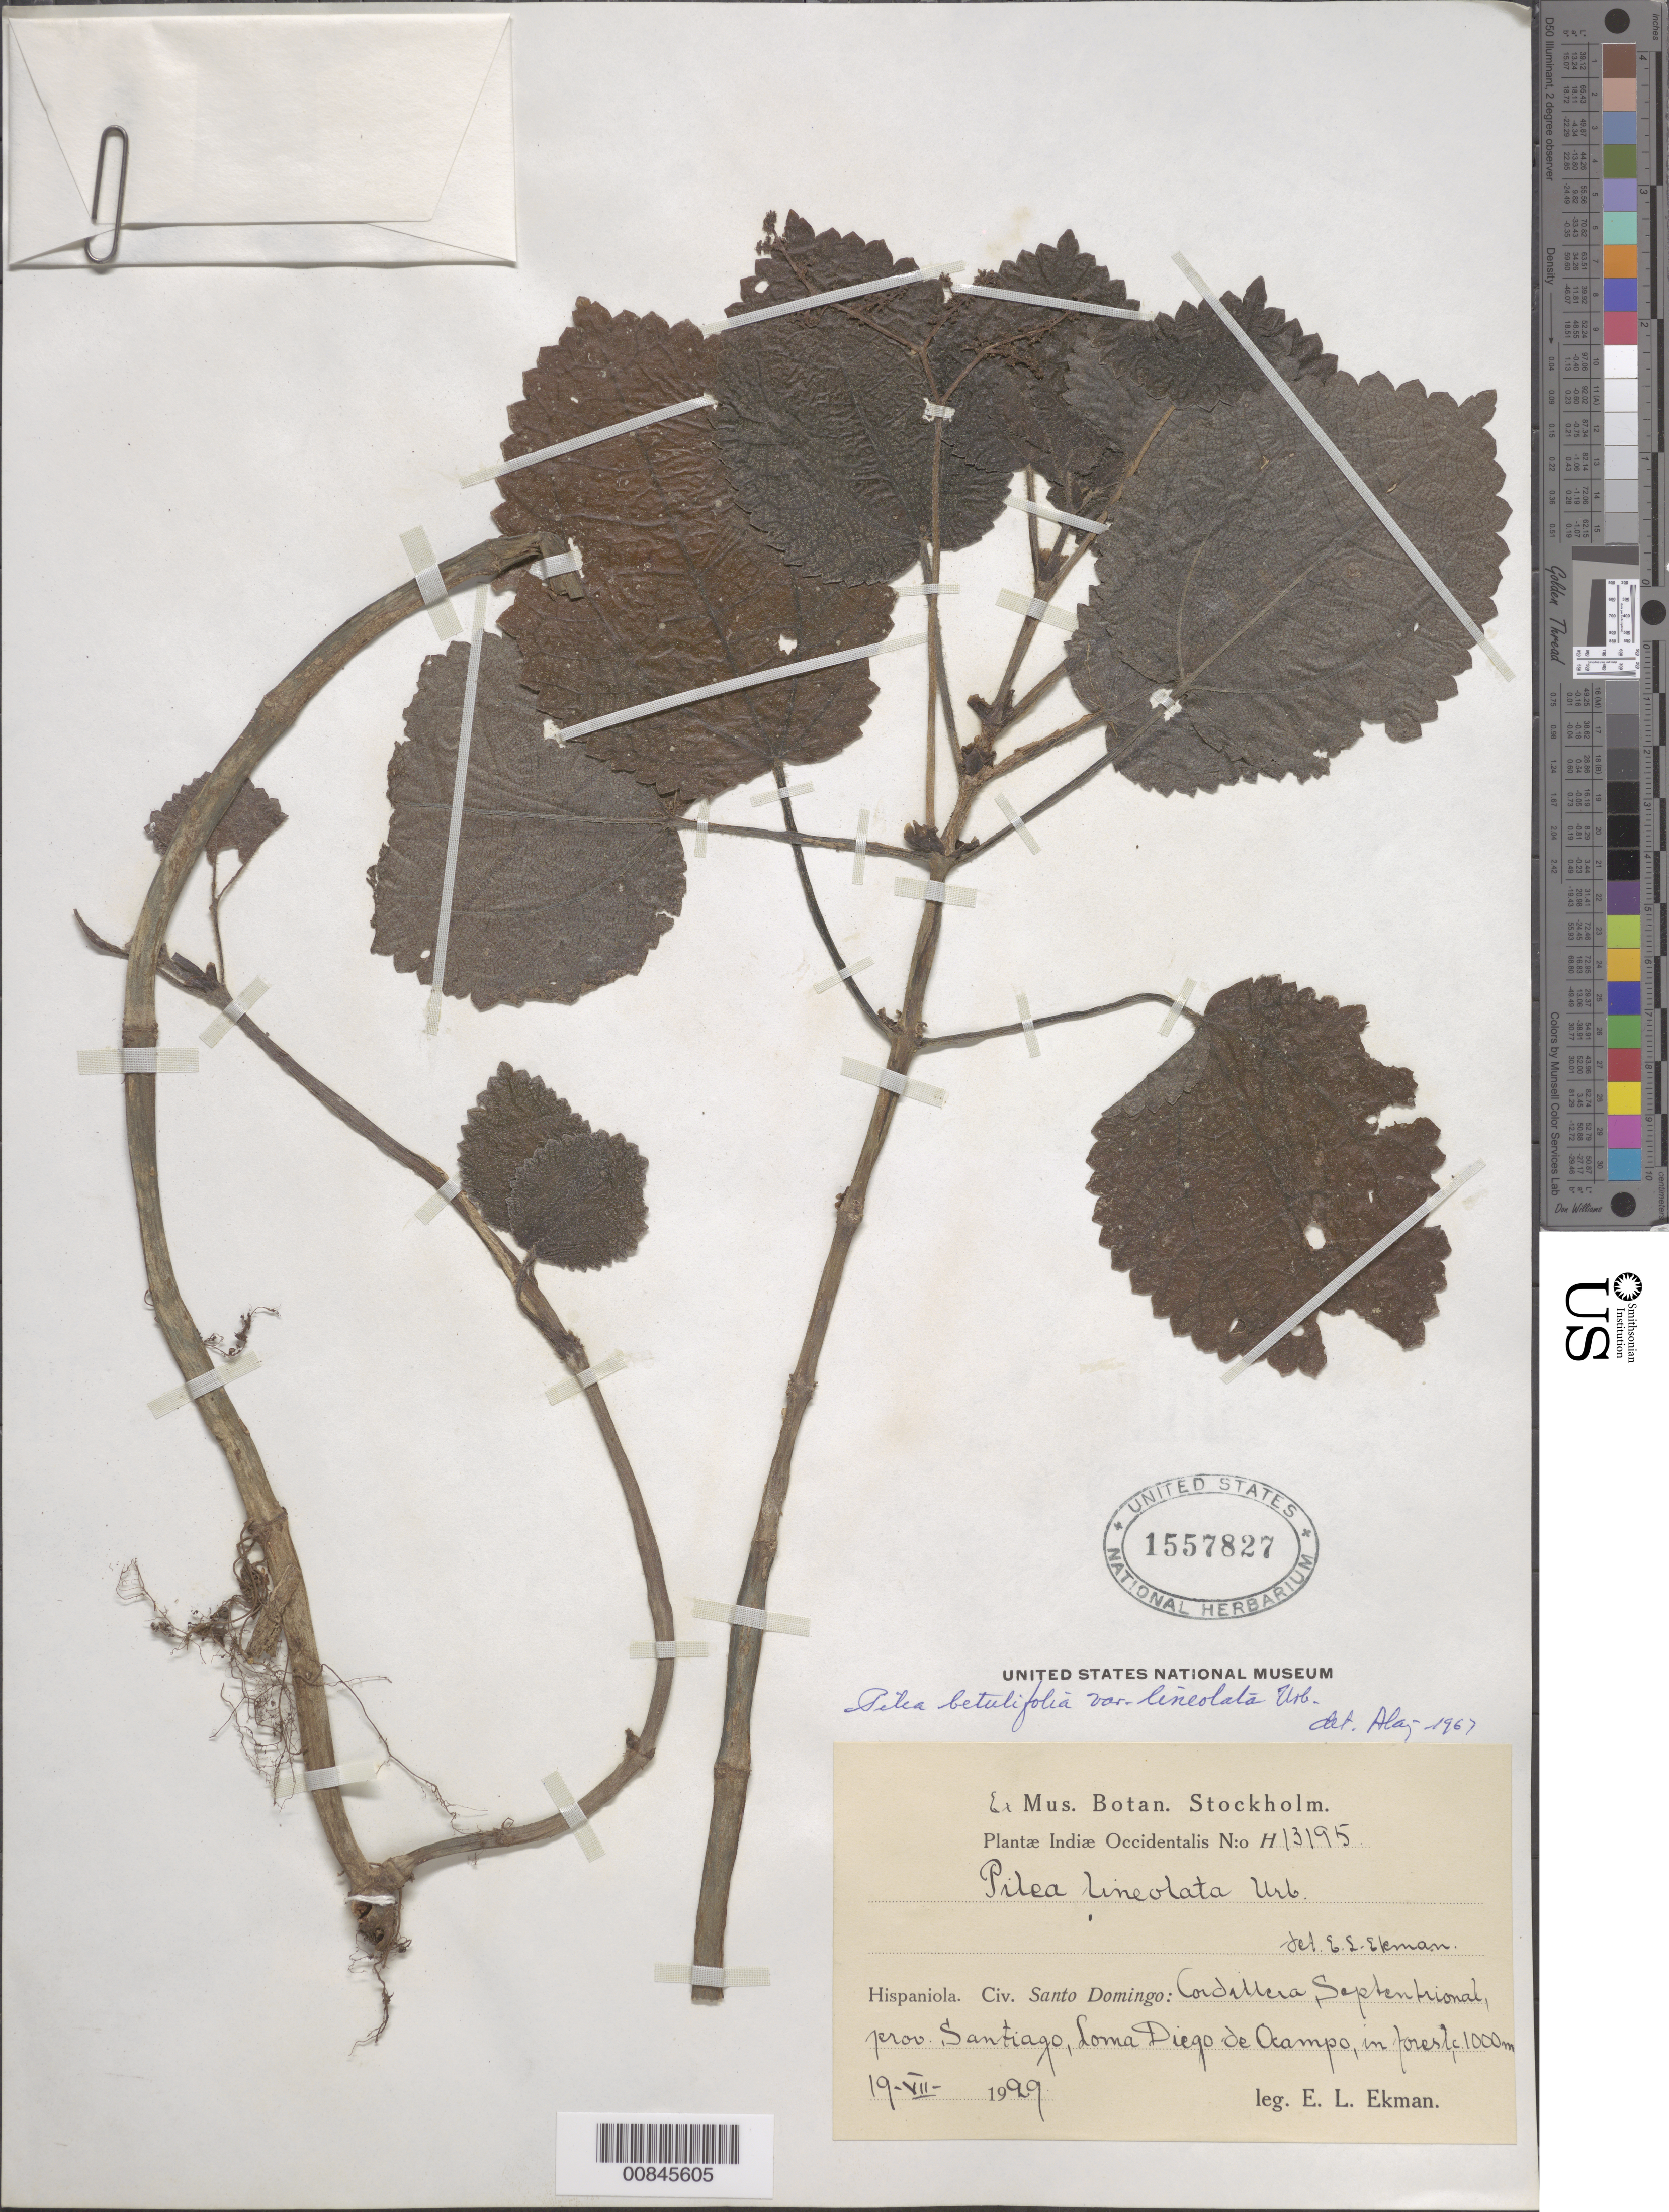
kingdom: Plantae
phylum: Tracheophyta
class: Magnoliopsida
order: Rosales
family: Urticaceae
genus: Pilea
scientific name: Pilea betulifolia var. lineolata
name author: Urb.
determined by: Liogier, Alain H.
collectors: E. L. Ekman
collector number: H 13195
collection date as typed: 19 Jul 1929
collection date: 1929-07-19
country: Dominican Republic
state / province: Santiago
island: Hispaniola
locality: Cordillera Septentrional, Loma Diego de Ocampo.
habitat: In forest.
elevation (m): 1000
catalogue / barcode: US 1557827